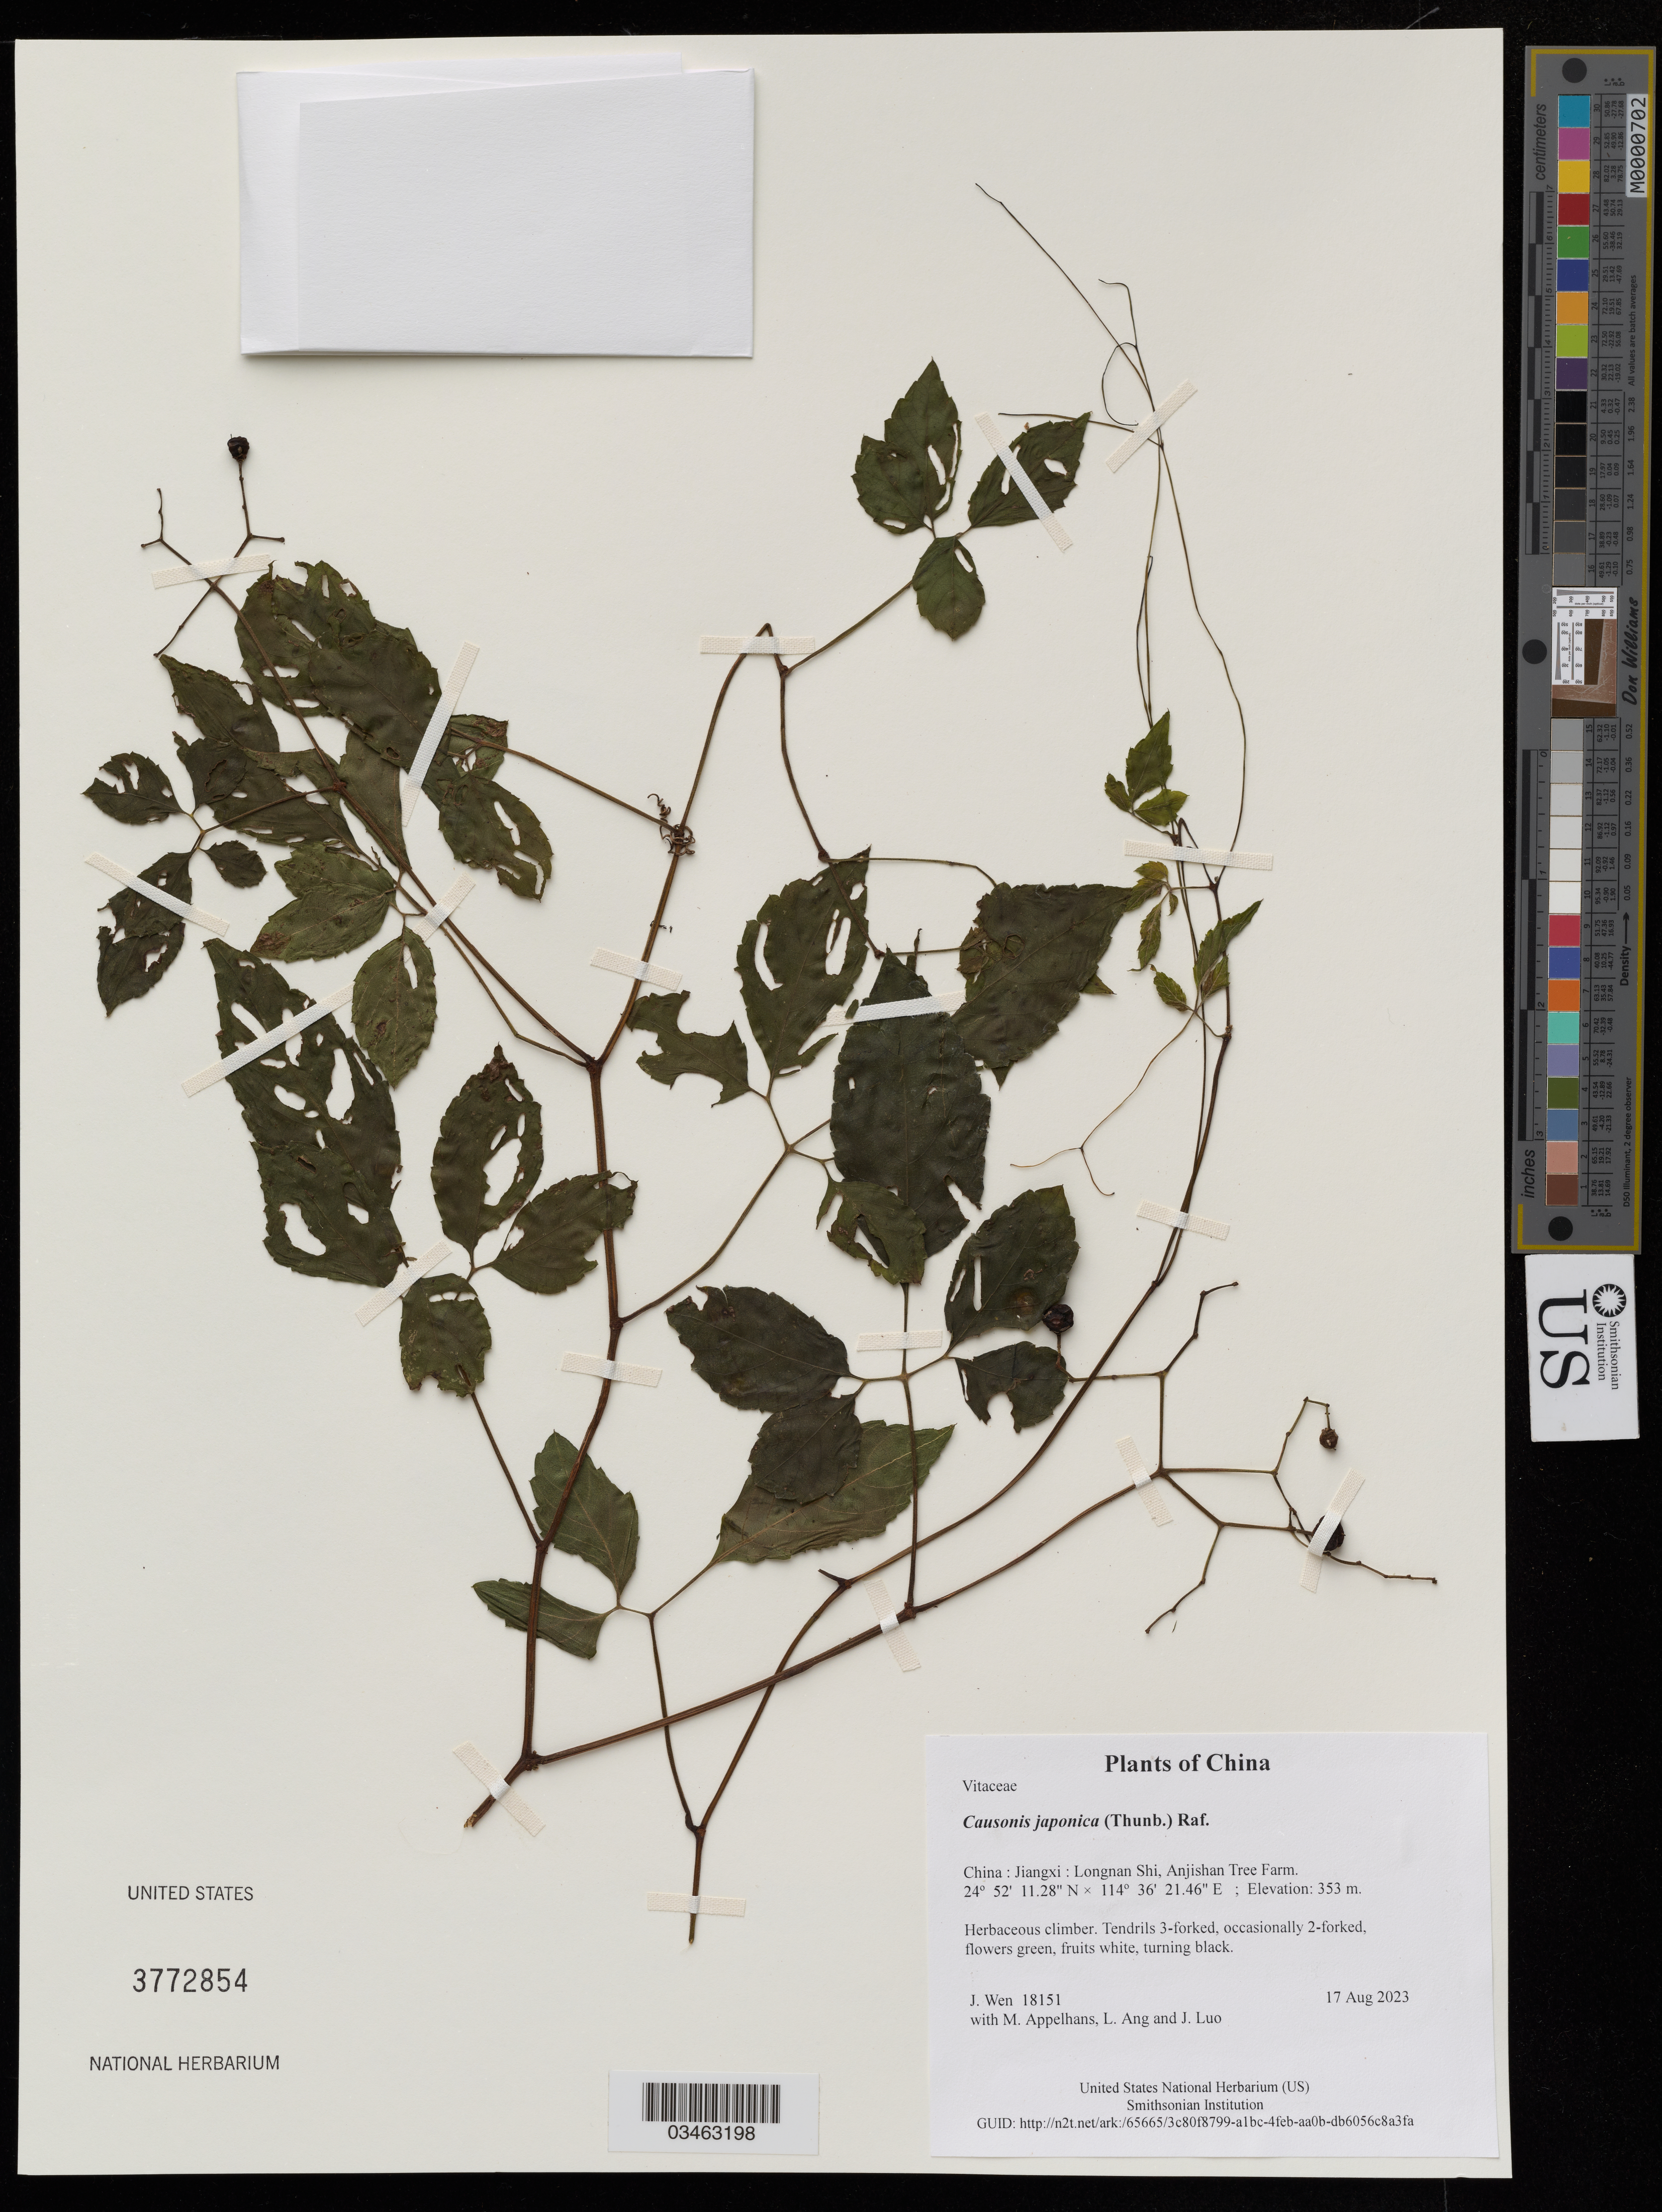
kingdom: Plantae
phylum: Tracheophyta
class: Magnoliopsida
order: Vitales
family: Vitaceae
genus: Causonis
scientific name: Causonis japonica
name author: (Thunb.) Raf.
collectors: J. Wen, M. Appelhans, L. Ang & J. Luo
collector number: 18151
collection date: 2023-08-17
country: China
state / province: Jiangxi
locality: Longnan Shi, Anjishan Tree Farm.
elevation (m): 353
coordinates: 24 52 11.28 N, 114 36 21.46 E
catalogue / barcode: US 3772854